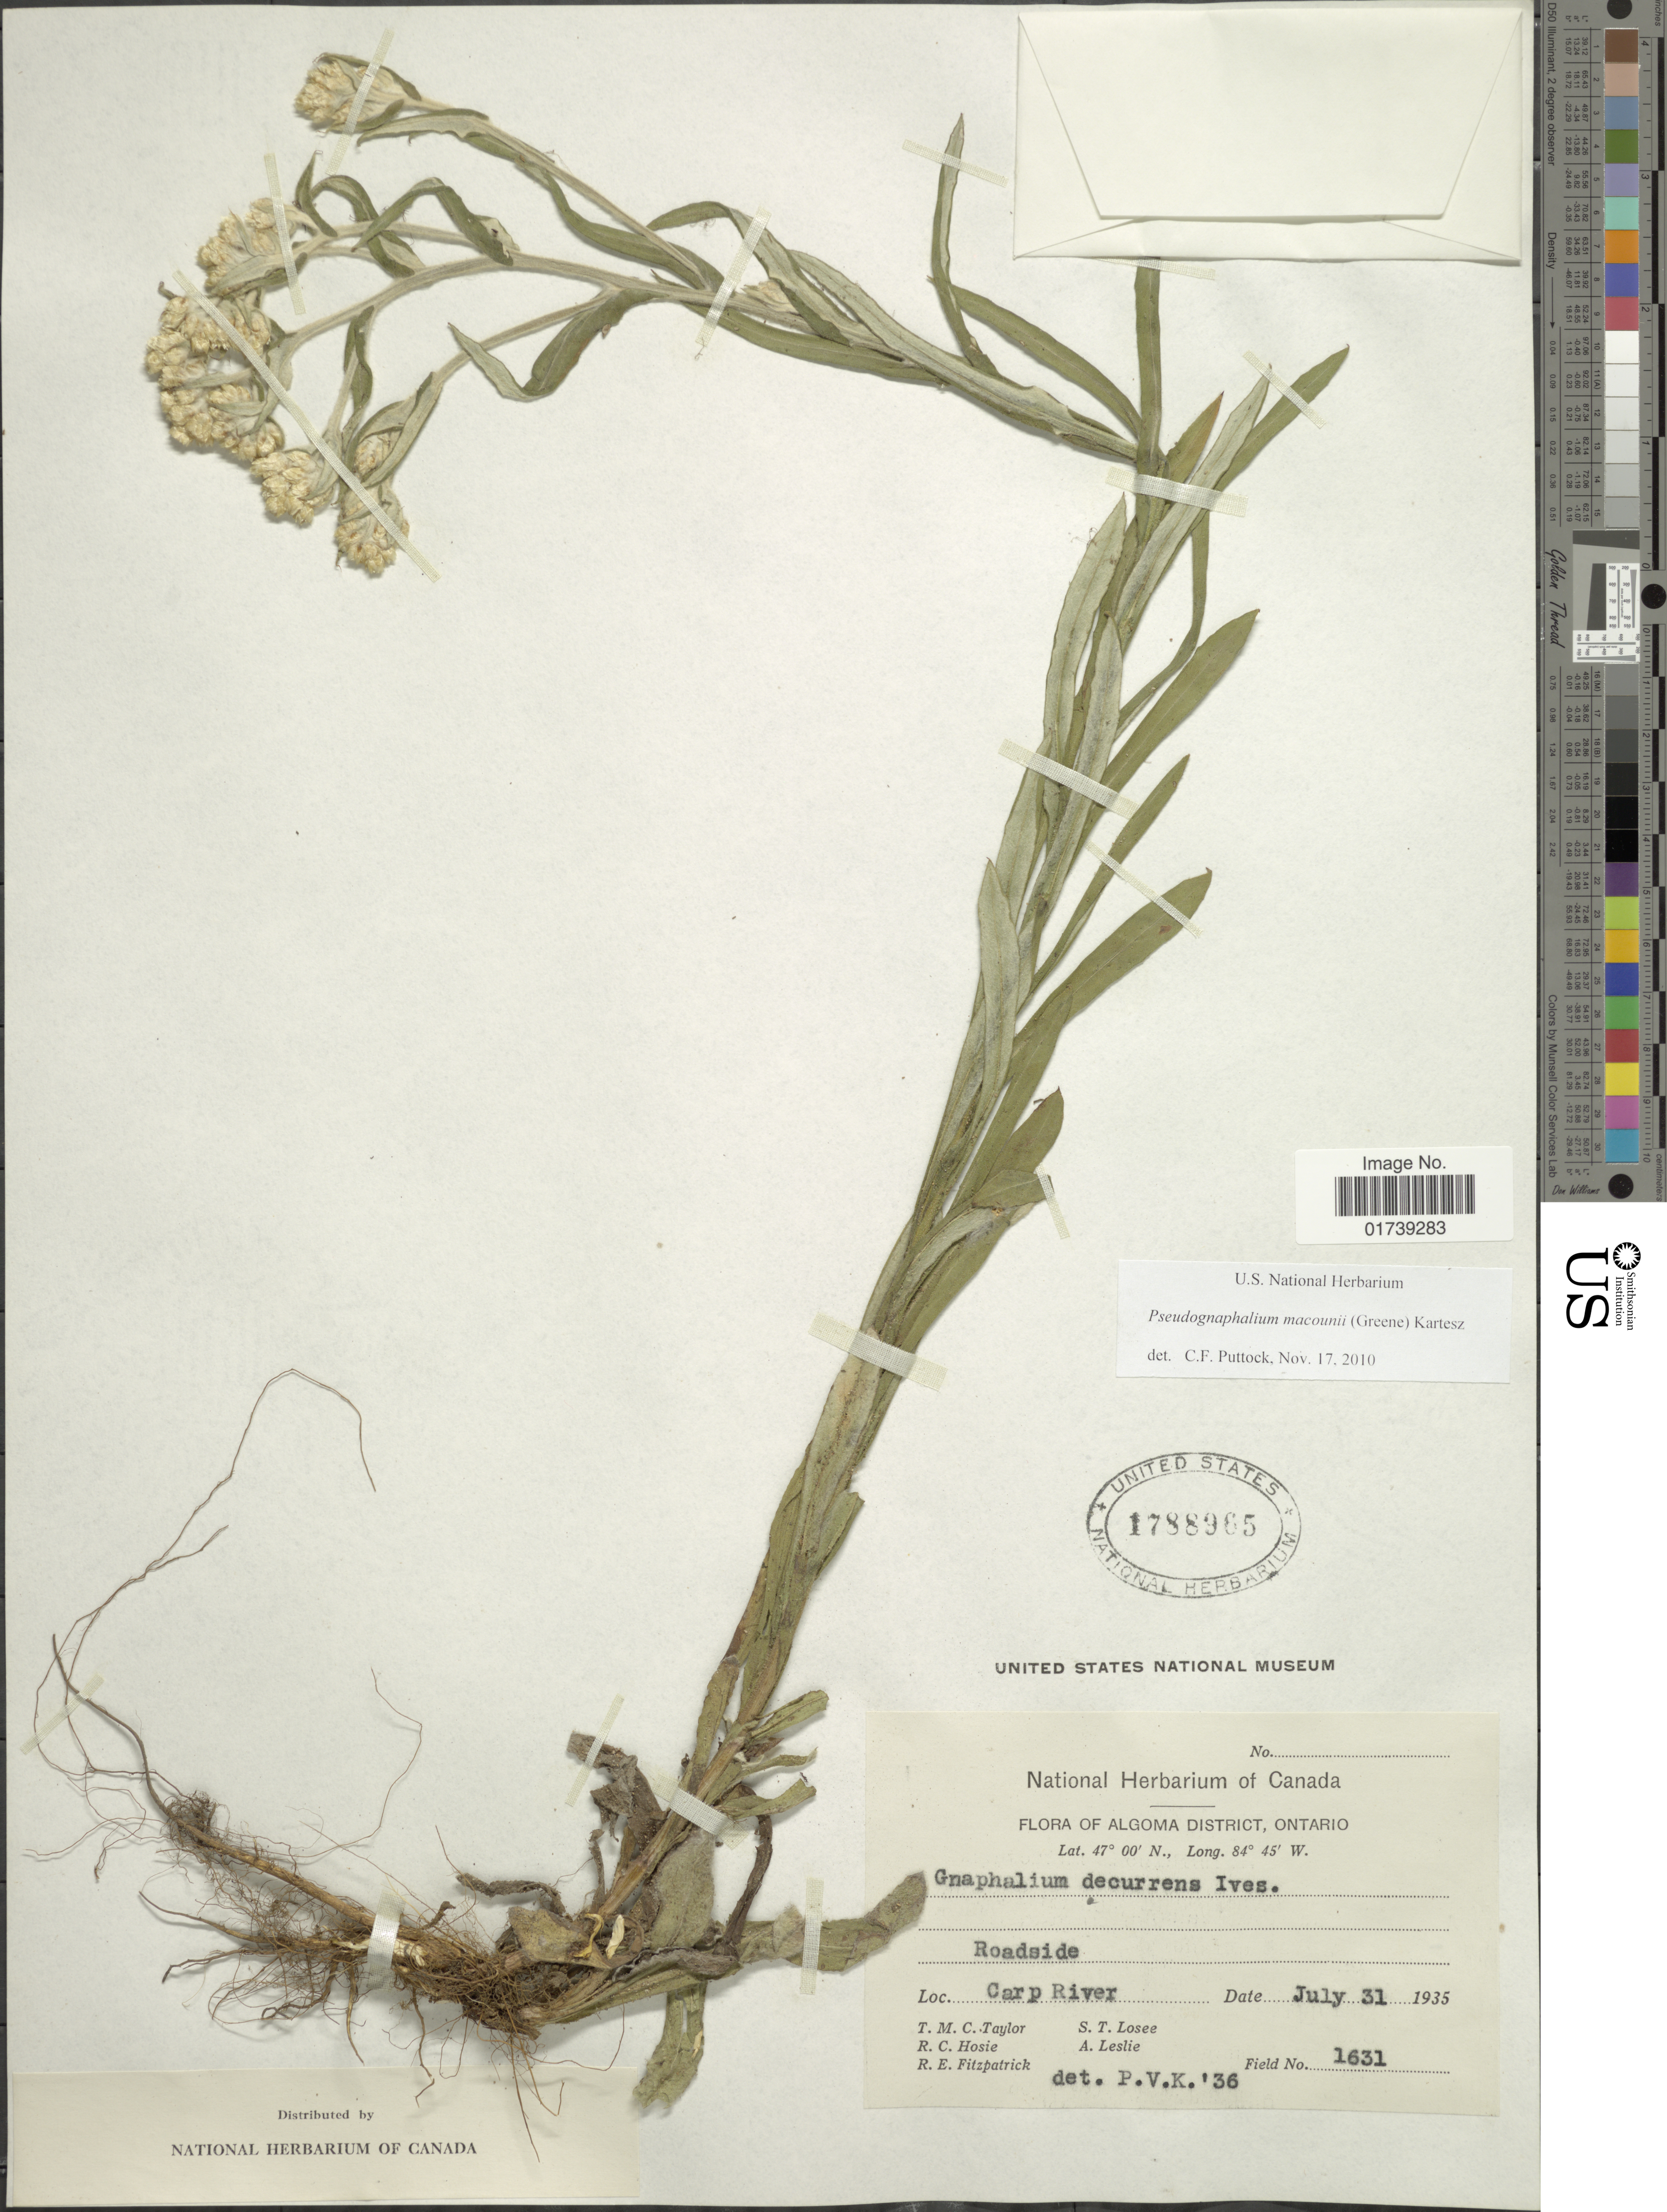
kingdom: Plantae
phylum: Tracheophyta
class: Magnoliopsida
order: Asterales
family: Asteraceae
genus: Pseudognaphalium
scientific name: Pseudognaphalium macounii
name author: (Greene) Kartesz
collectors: T. M. C. Taylor, R. Hosie, R. Fitzpatrick, S. Losee & A. Leslie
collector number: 1631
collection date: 1935-07-31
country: Canada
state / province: Ontario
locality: Algoma District, Roadside, Carp River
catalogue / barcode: US 1788965